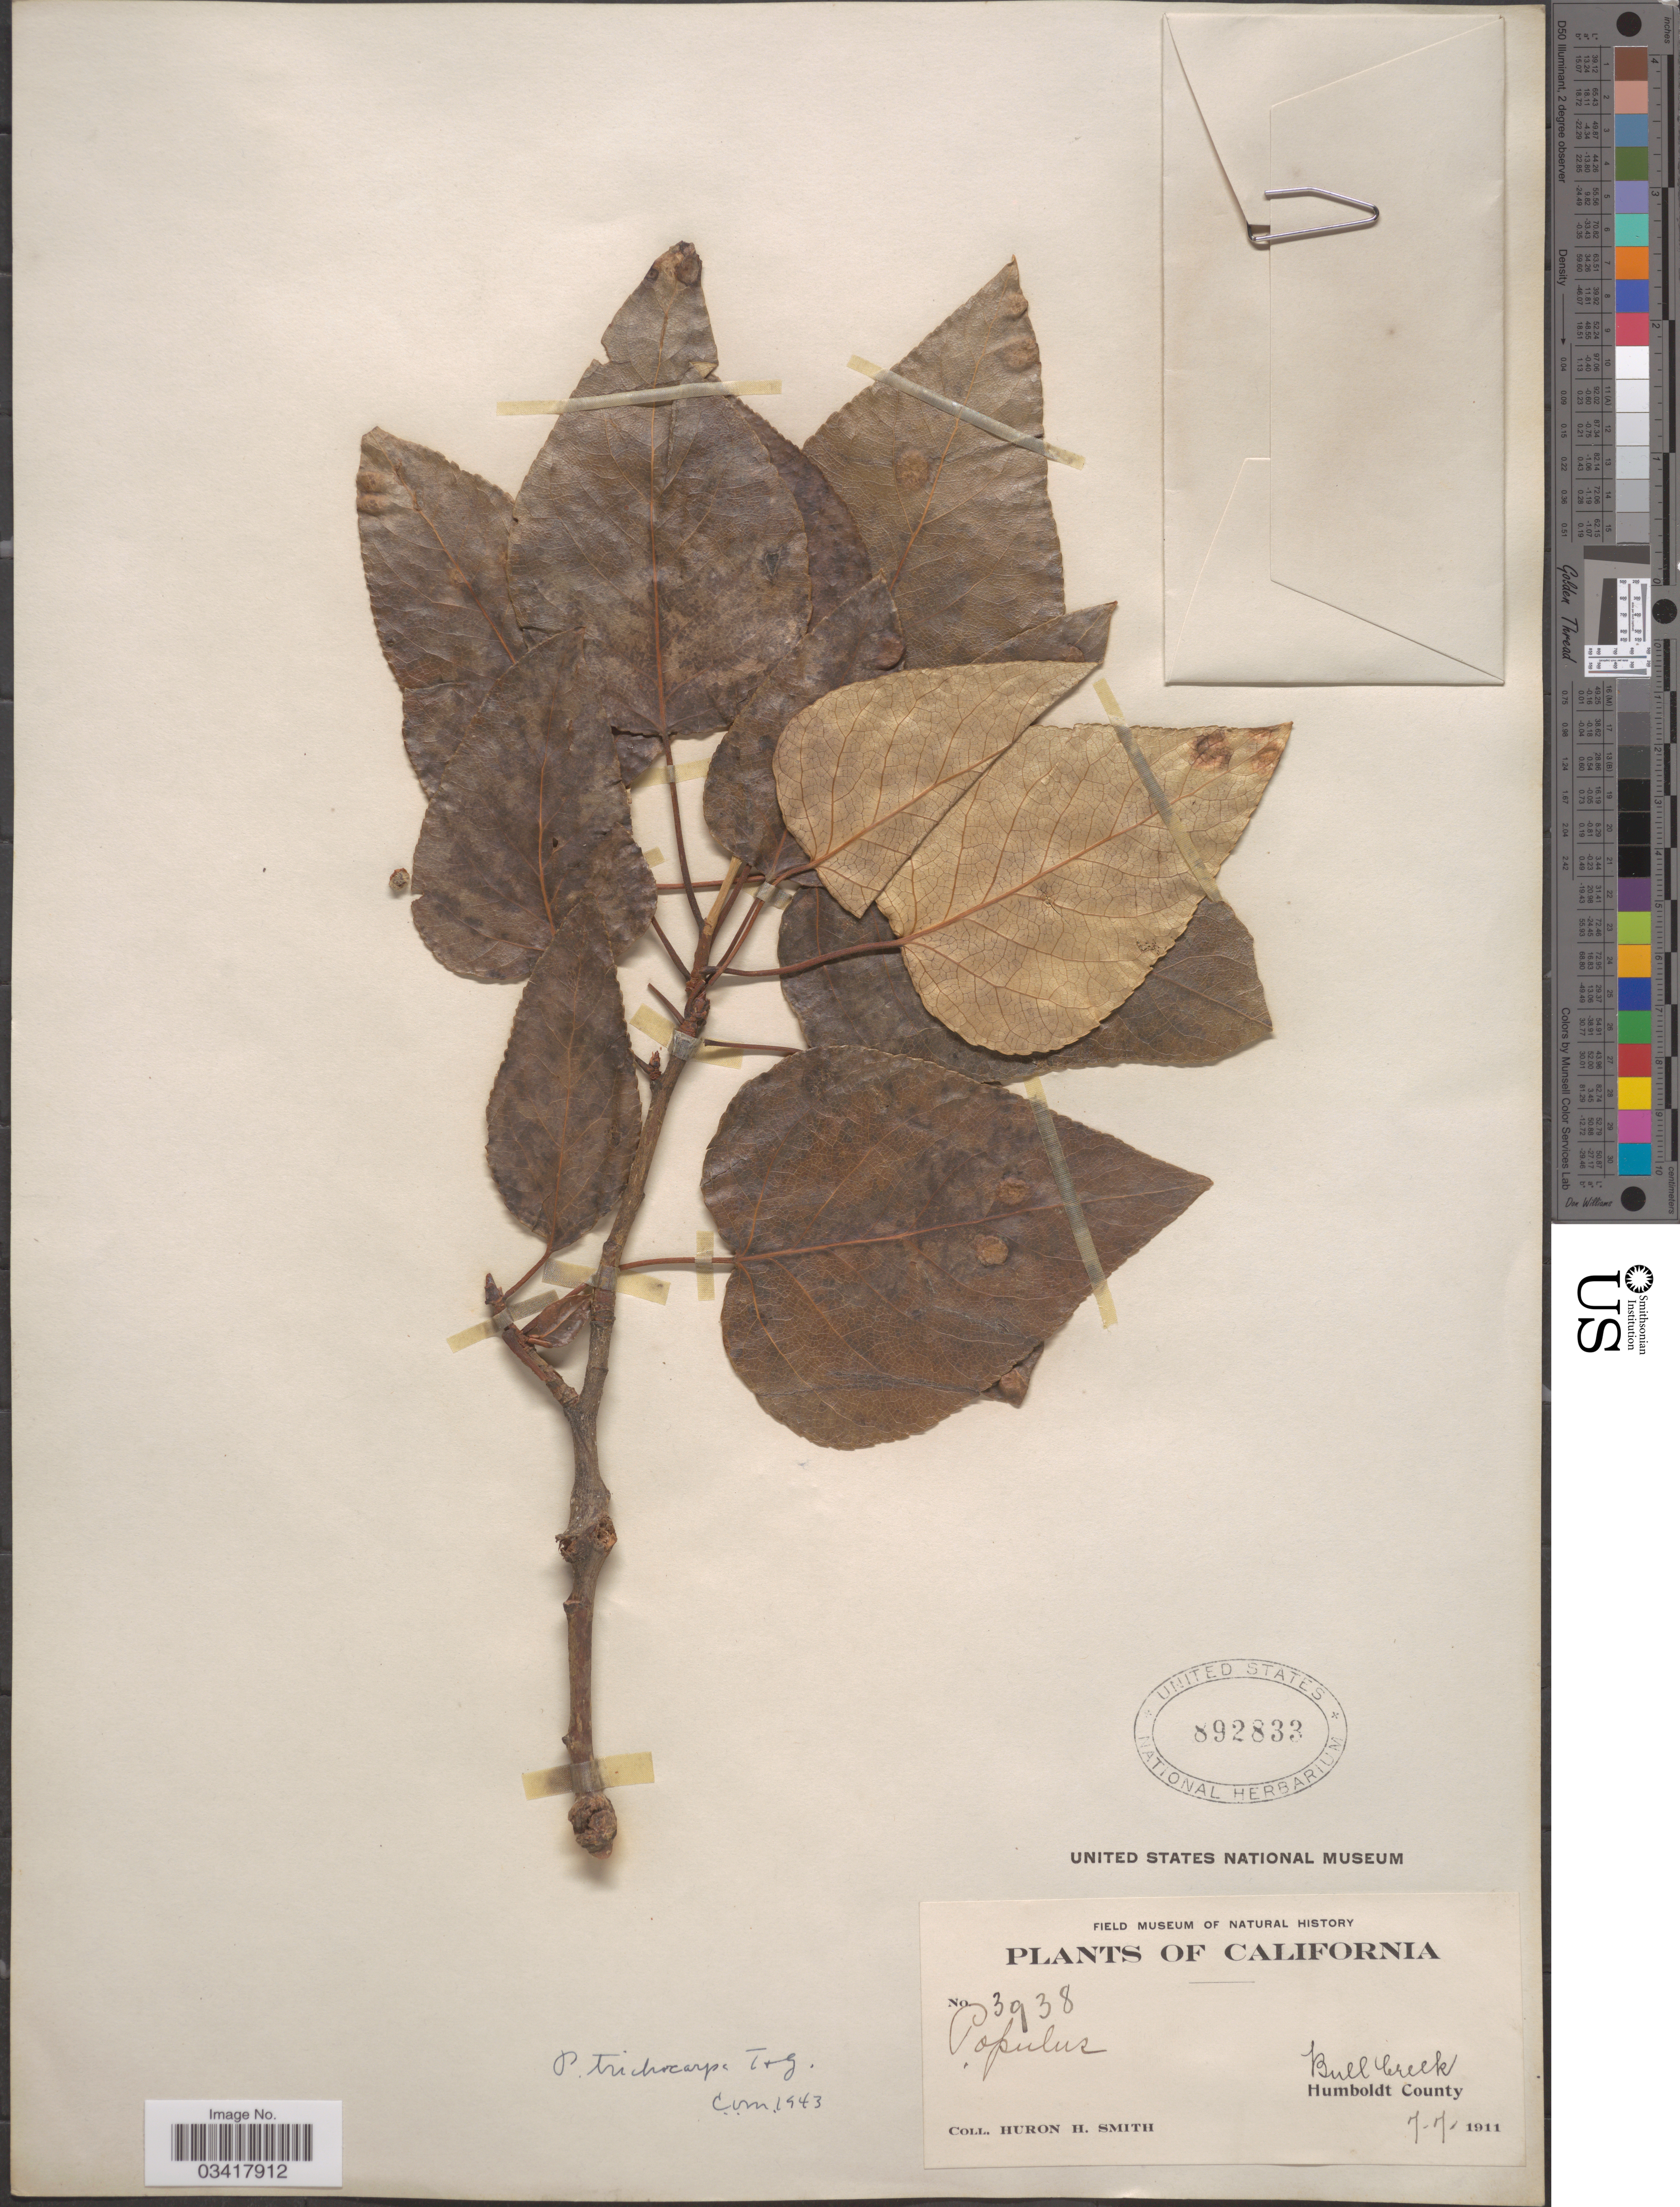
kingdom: Plantae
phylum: Tracheophyta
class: Magnoliopsida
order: Malpighiales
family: Salicaceae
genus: Populus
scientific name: Populus trichocarpa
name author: Torr. & A. Gray ex W. Hook.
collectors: Huron H. Smith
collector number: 3938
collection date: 1911-07-07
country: United States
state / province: California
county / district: Humboldt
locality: Bull Creek, Humboldt County.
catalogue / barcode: US 892833